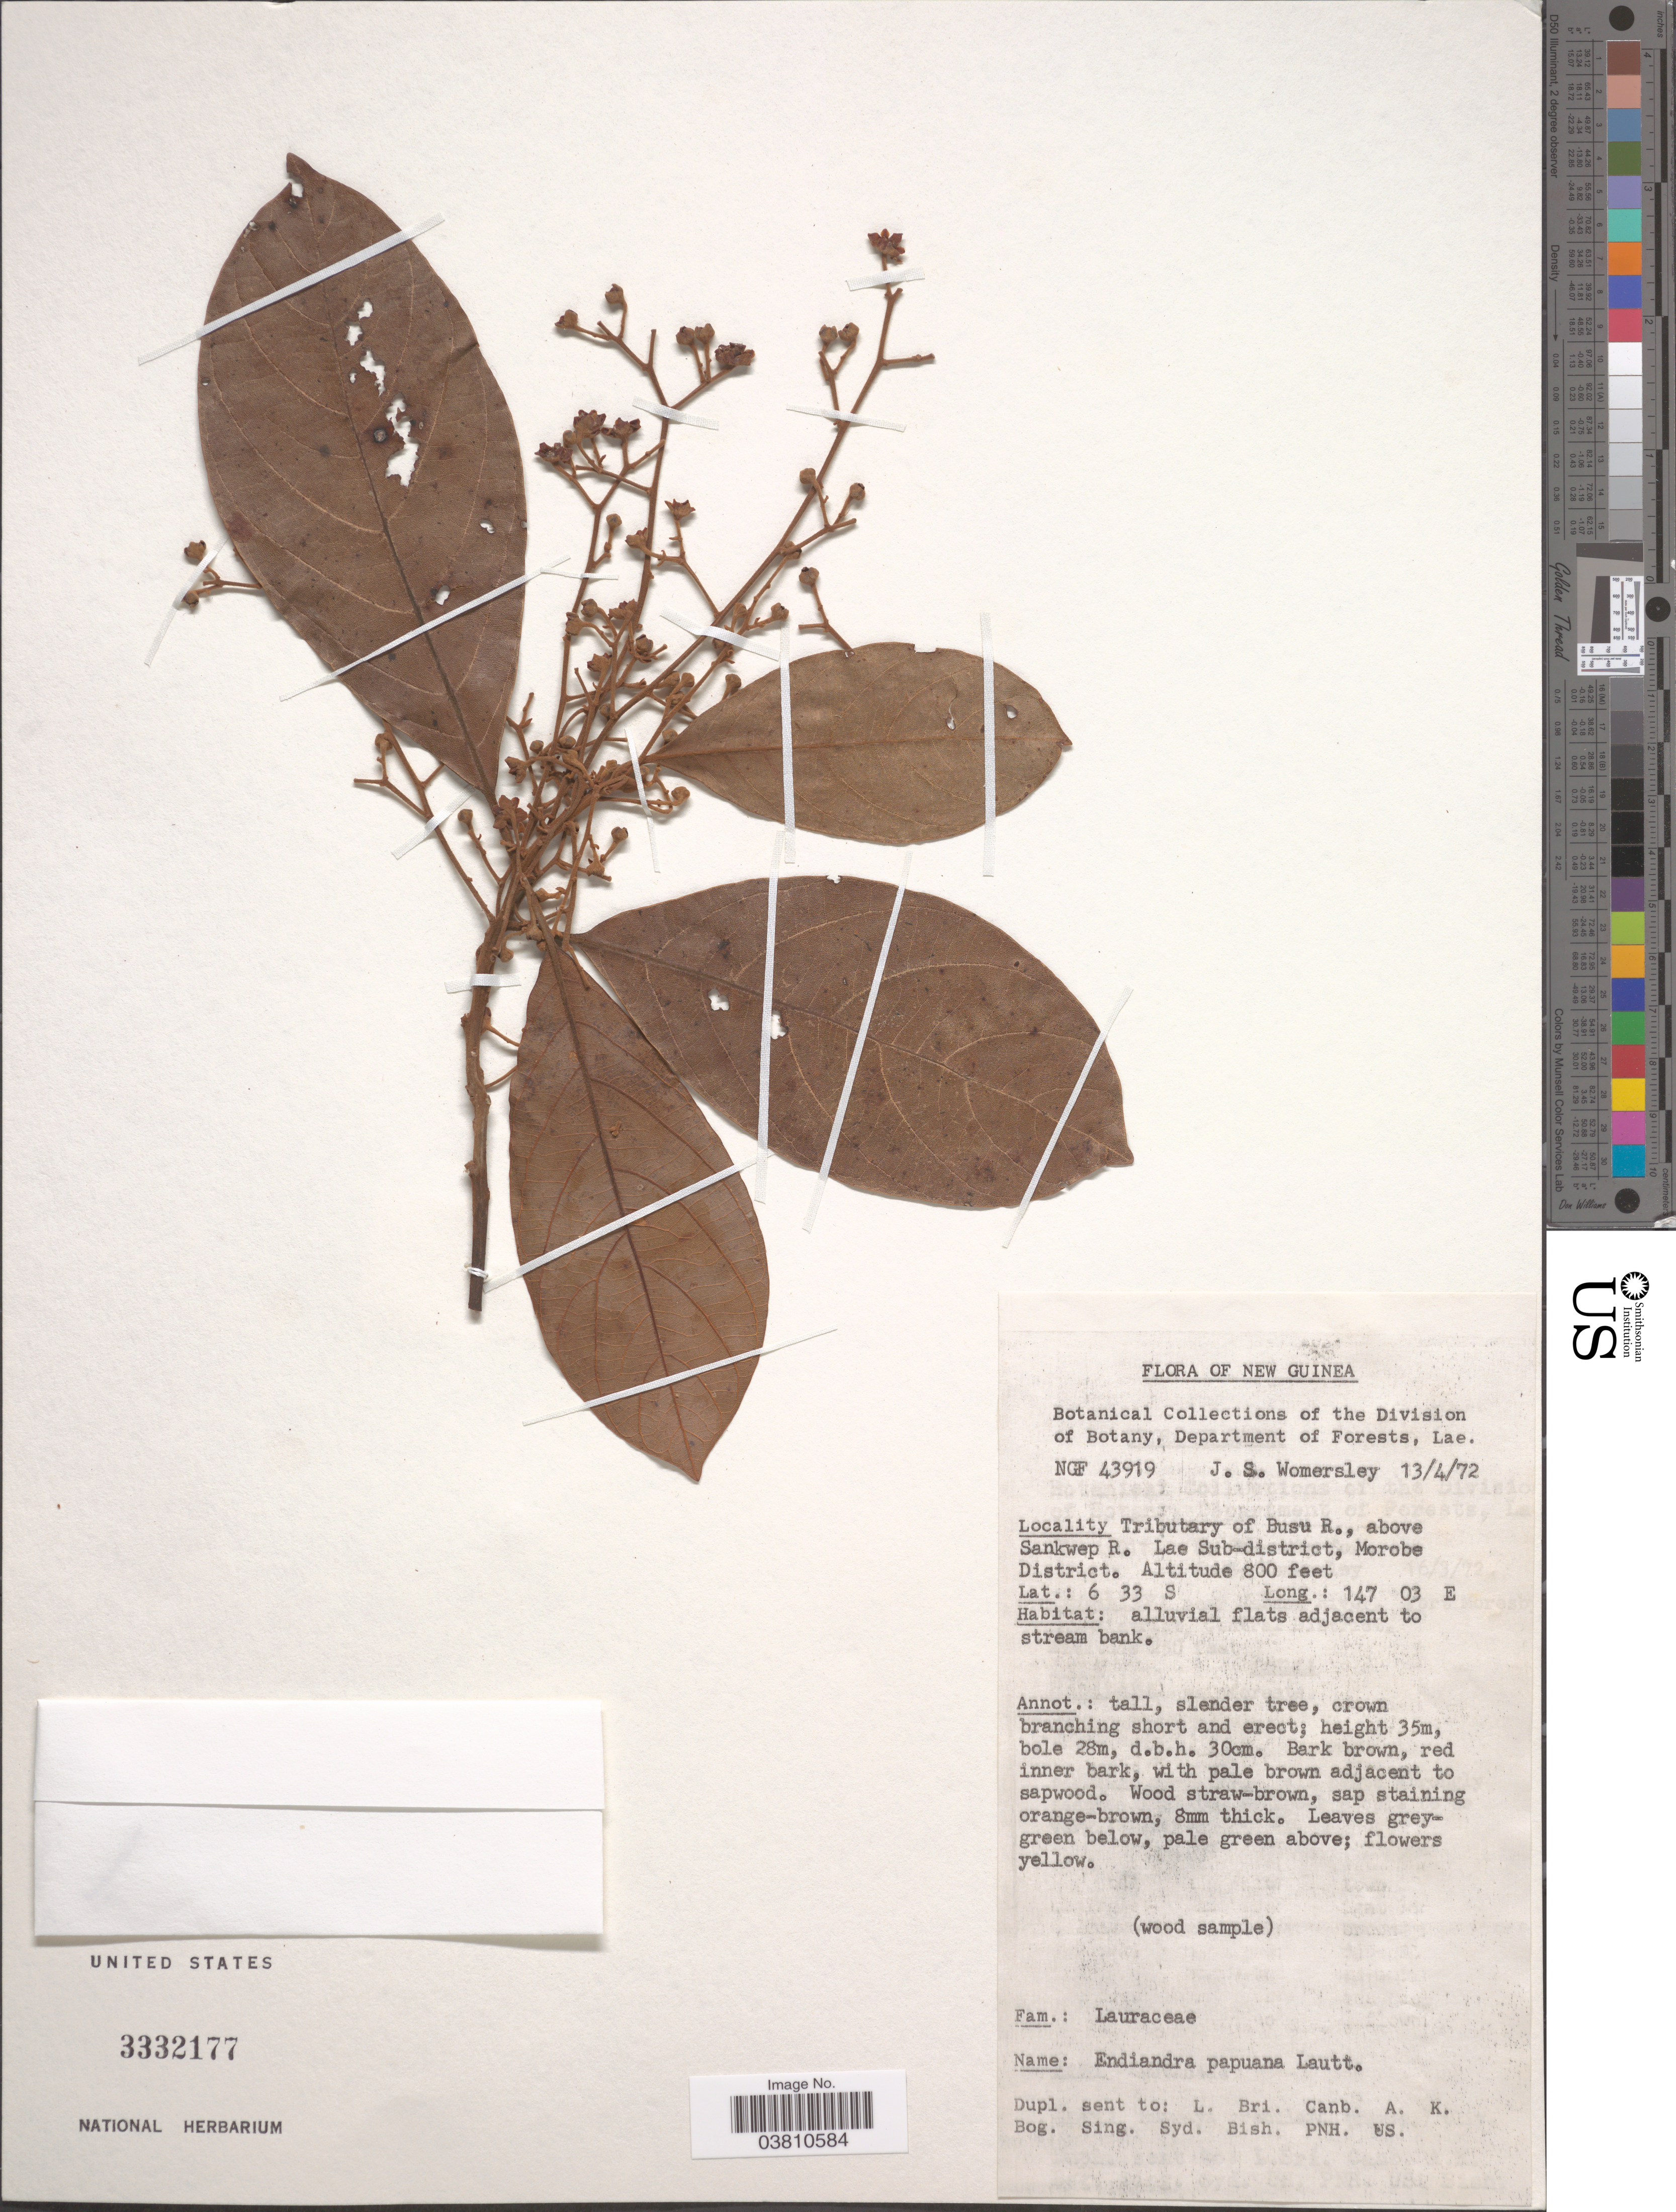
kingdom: Plantae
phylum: Tracheophyta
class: Magnoliopsida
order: Laurales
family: Lauraceae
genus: Endiandra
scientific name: Endiandra papuana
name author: Lauterb.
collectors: J. S. Womersley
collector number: NGF 43919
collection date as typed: Transcribed d/m/y: 13/4/72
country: Papua New Guinea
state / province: Morobe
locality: New Guinea. Tributary of Busu R., above Sankwep R. Lae Sub-district, Morobe District.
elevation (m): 244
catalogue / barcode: US 3332177